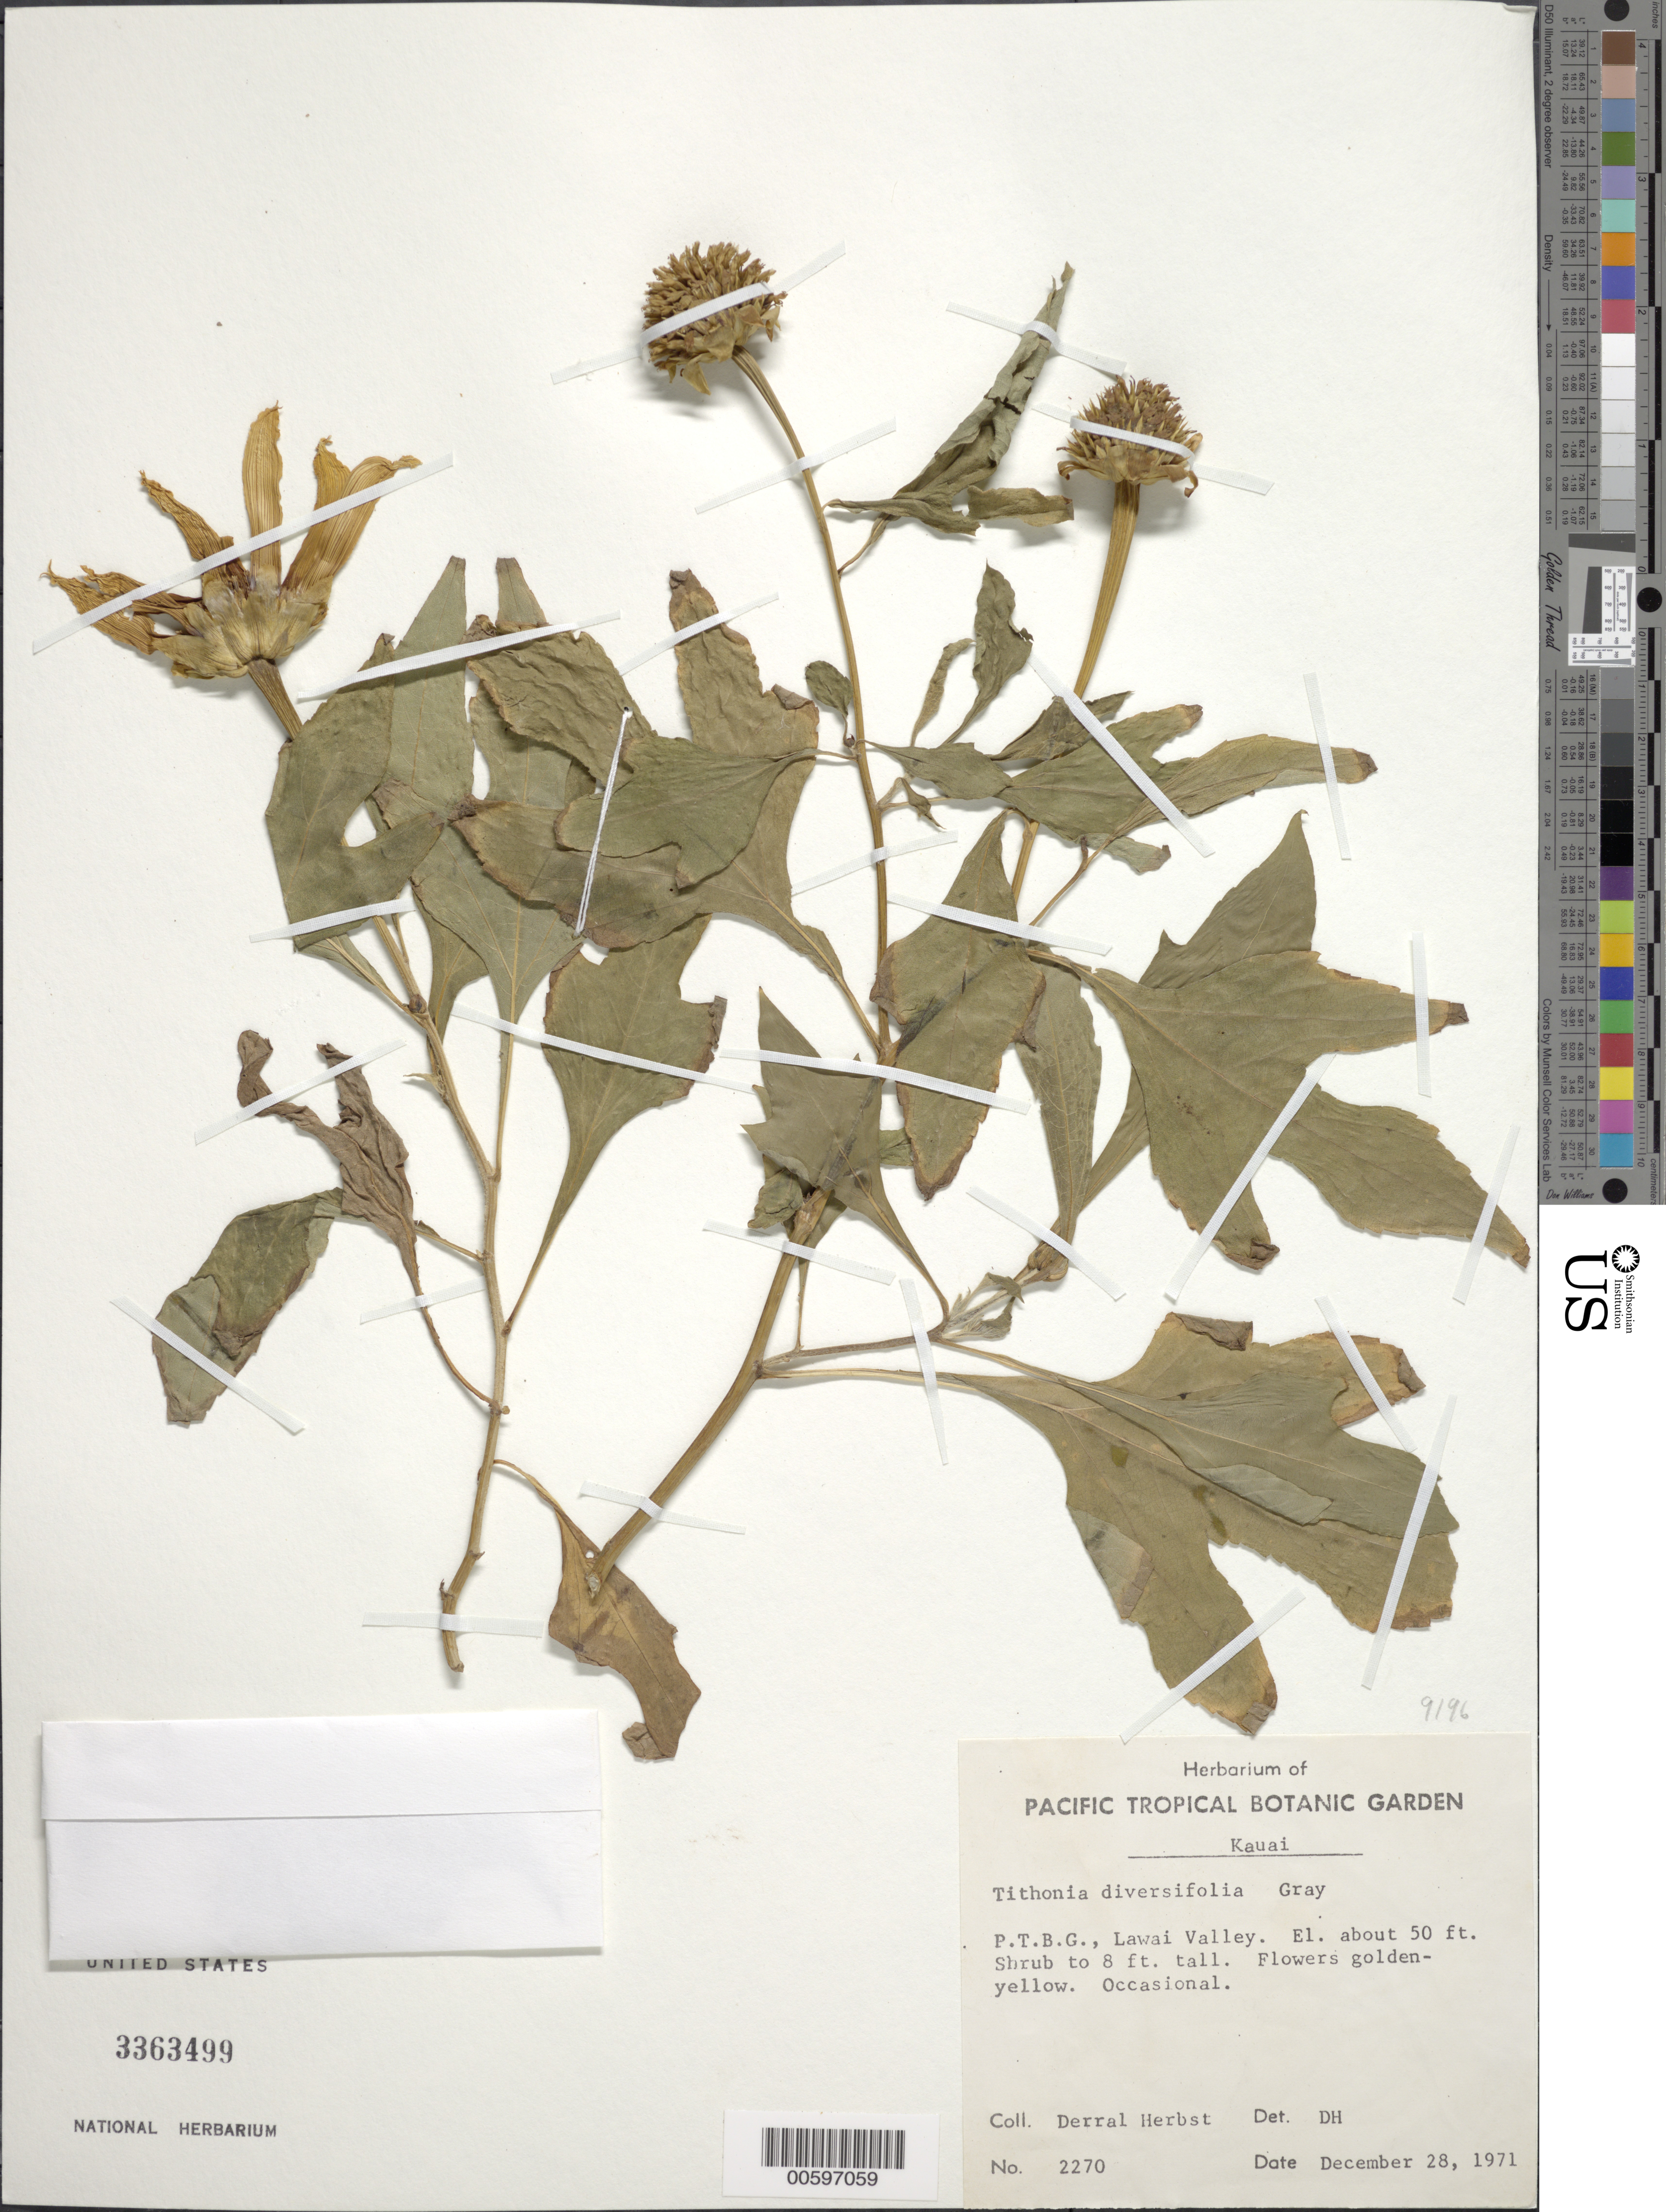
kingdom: Plantae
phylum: Tracheophyta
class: Magnoliopsida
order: Asterales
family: Asteraceae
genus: Tithonia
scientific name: Tithonia diversifolia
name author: (Hemsl.) A. Gray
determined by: Herbst, D. R.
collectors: D. R. Herbst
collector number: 2270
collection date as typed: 28 Dec 1971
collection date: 1971-12-28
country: United States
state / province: Hawaii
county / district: Kauai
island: Kaua'i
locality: P.T.B.G., Lawai Valley.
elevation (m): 15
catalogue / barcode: US 3363499